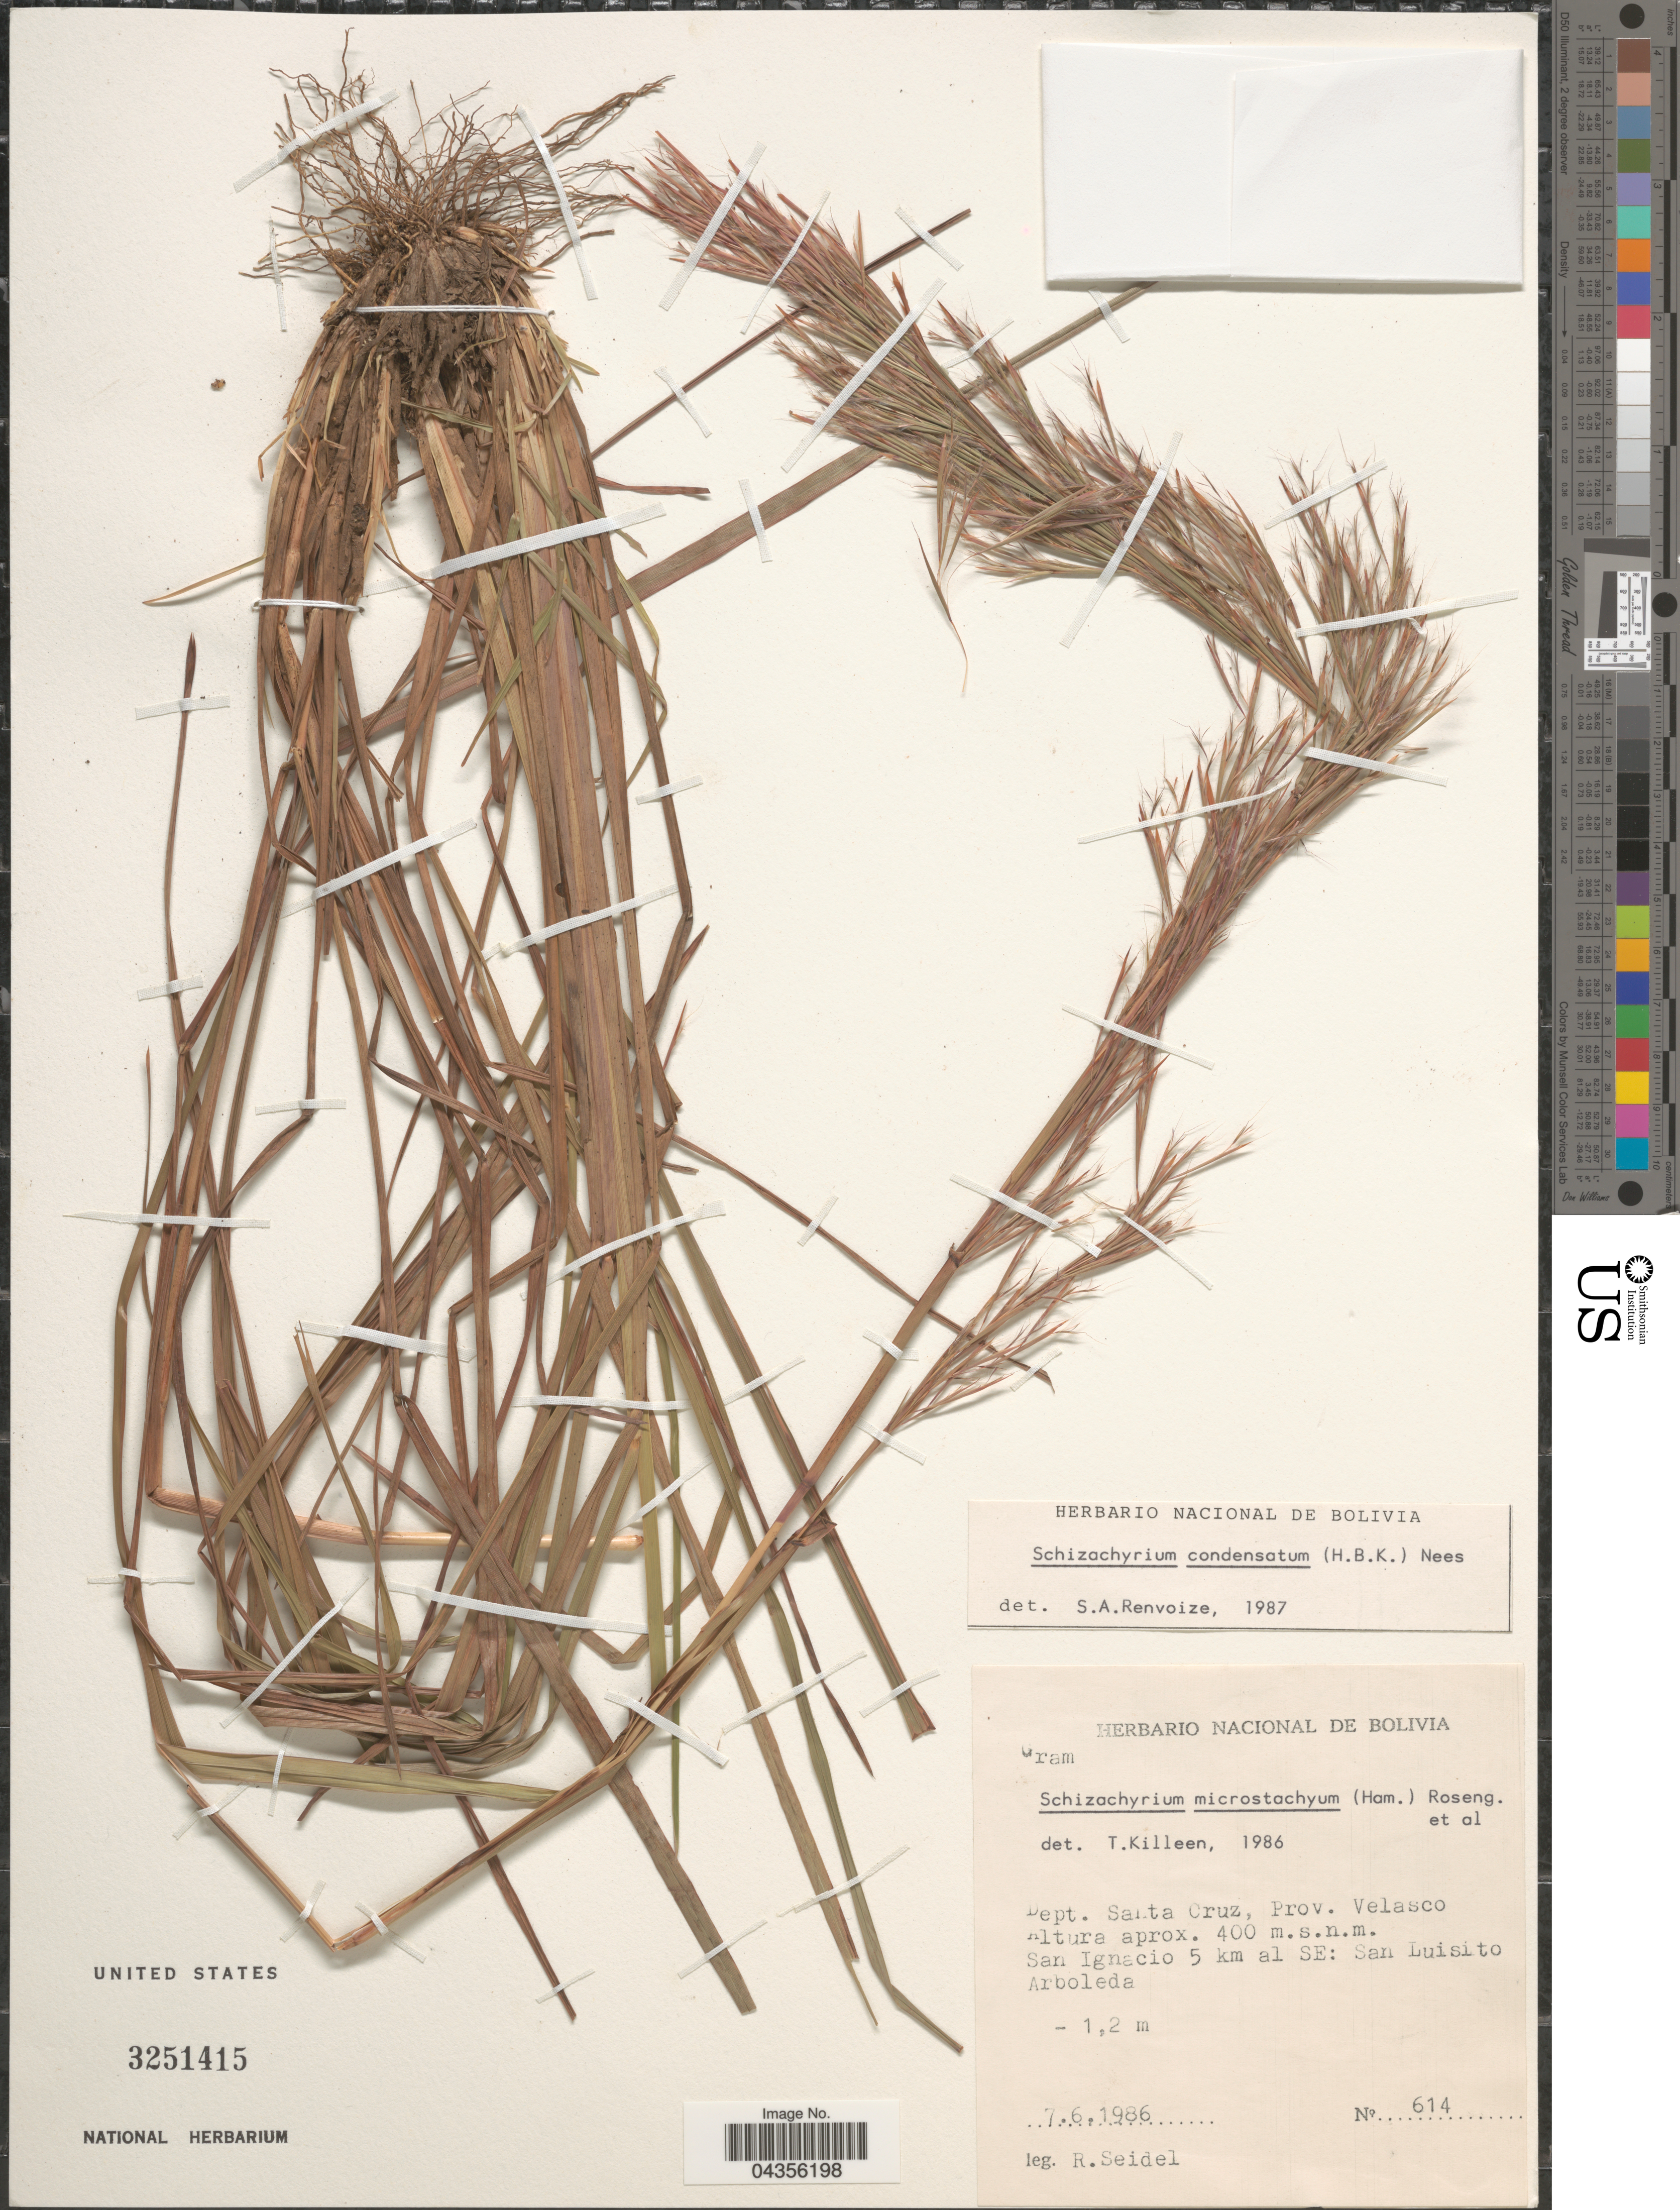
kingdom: Plantae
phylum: Tracheophyta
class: Liliopsida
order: Poales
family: Poaceae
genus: Schizachyrium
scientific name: Schizachyrium condensatum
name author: (Kunth) Nees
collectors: R. Seidel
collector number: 614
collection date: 1986-06-07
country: Bolivia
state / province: Santa Cruz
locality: Dept. Santa Cruz, Prov. Velasco. San Ignacio 5 km al SE: San Luisito Arboleda.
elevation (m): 400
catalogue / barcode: US 3251415